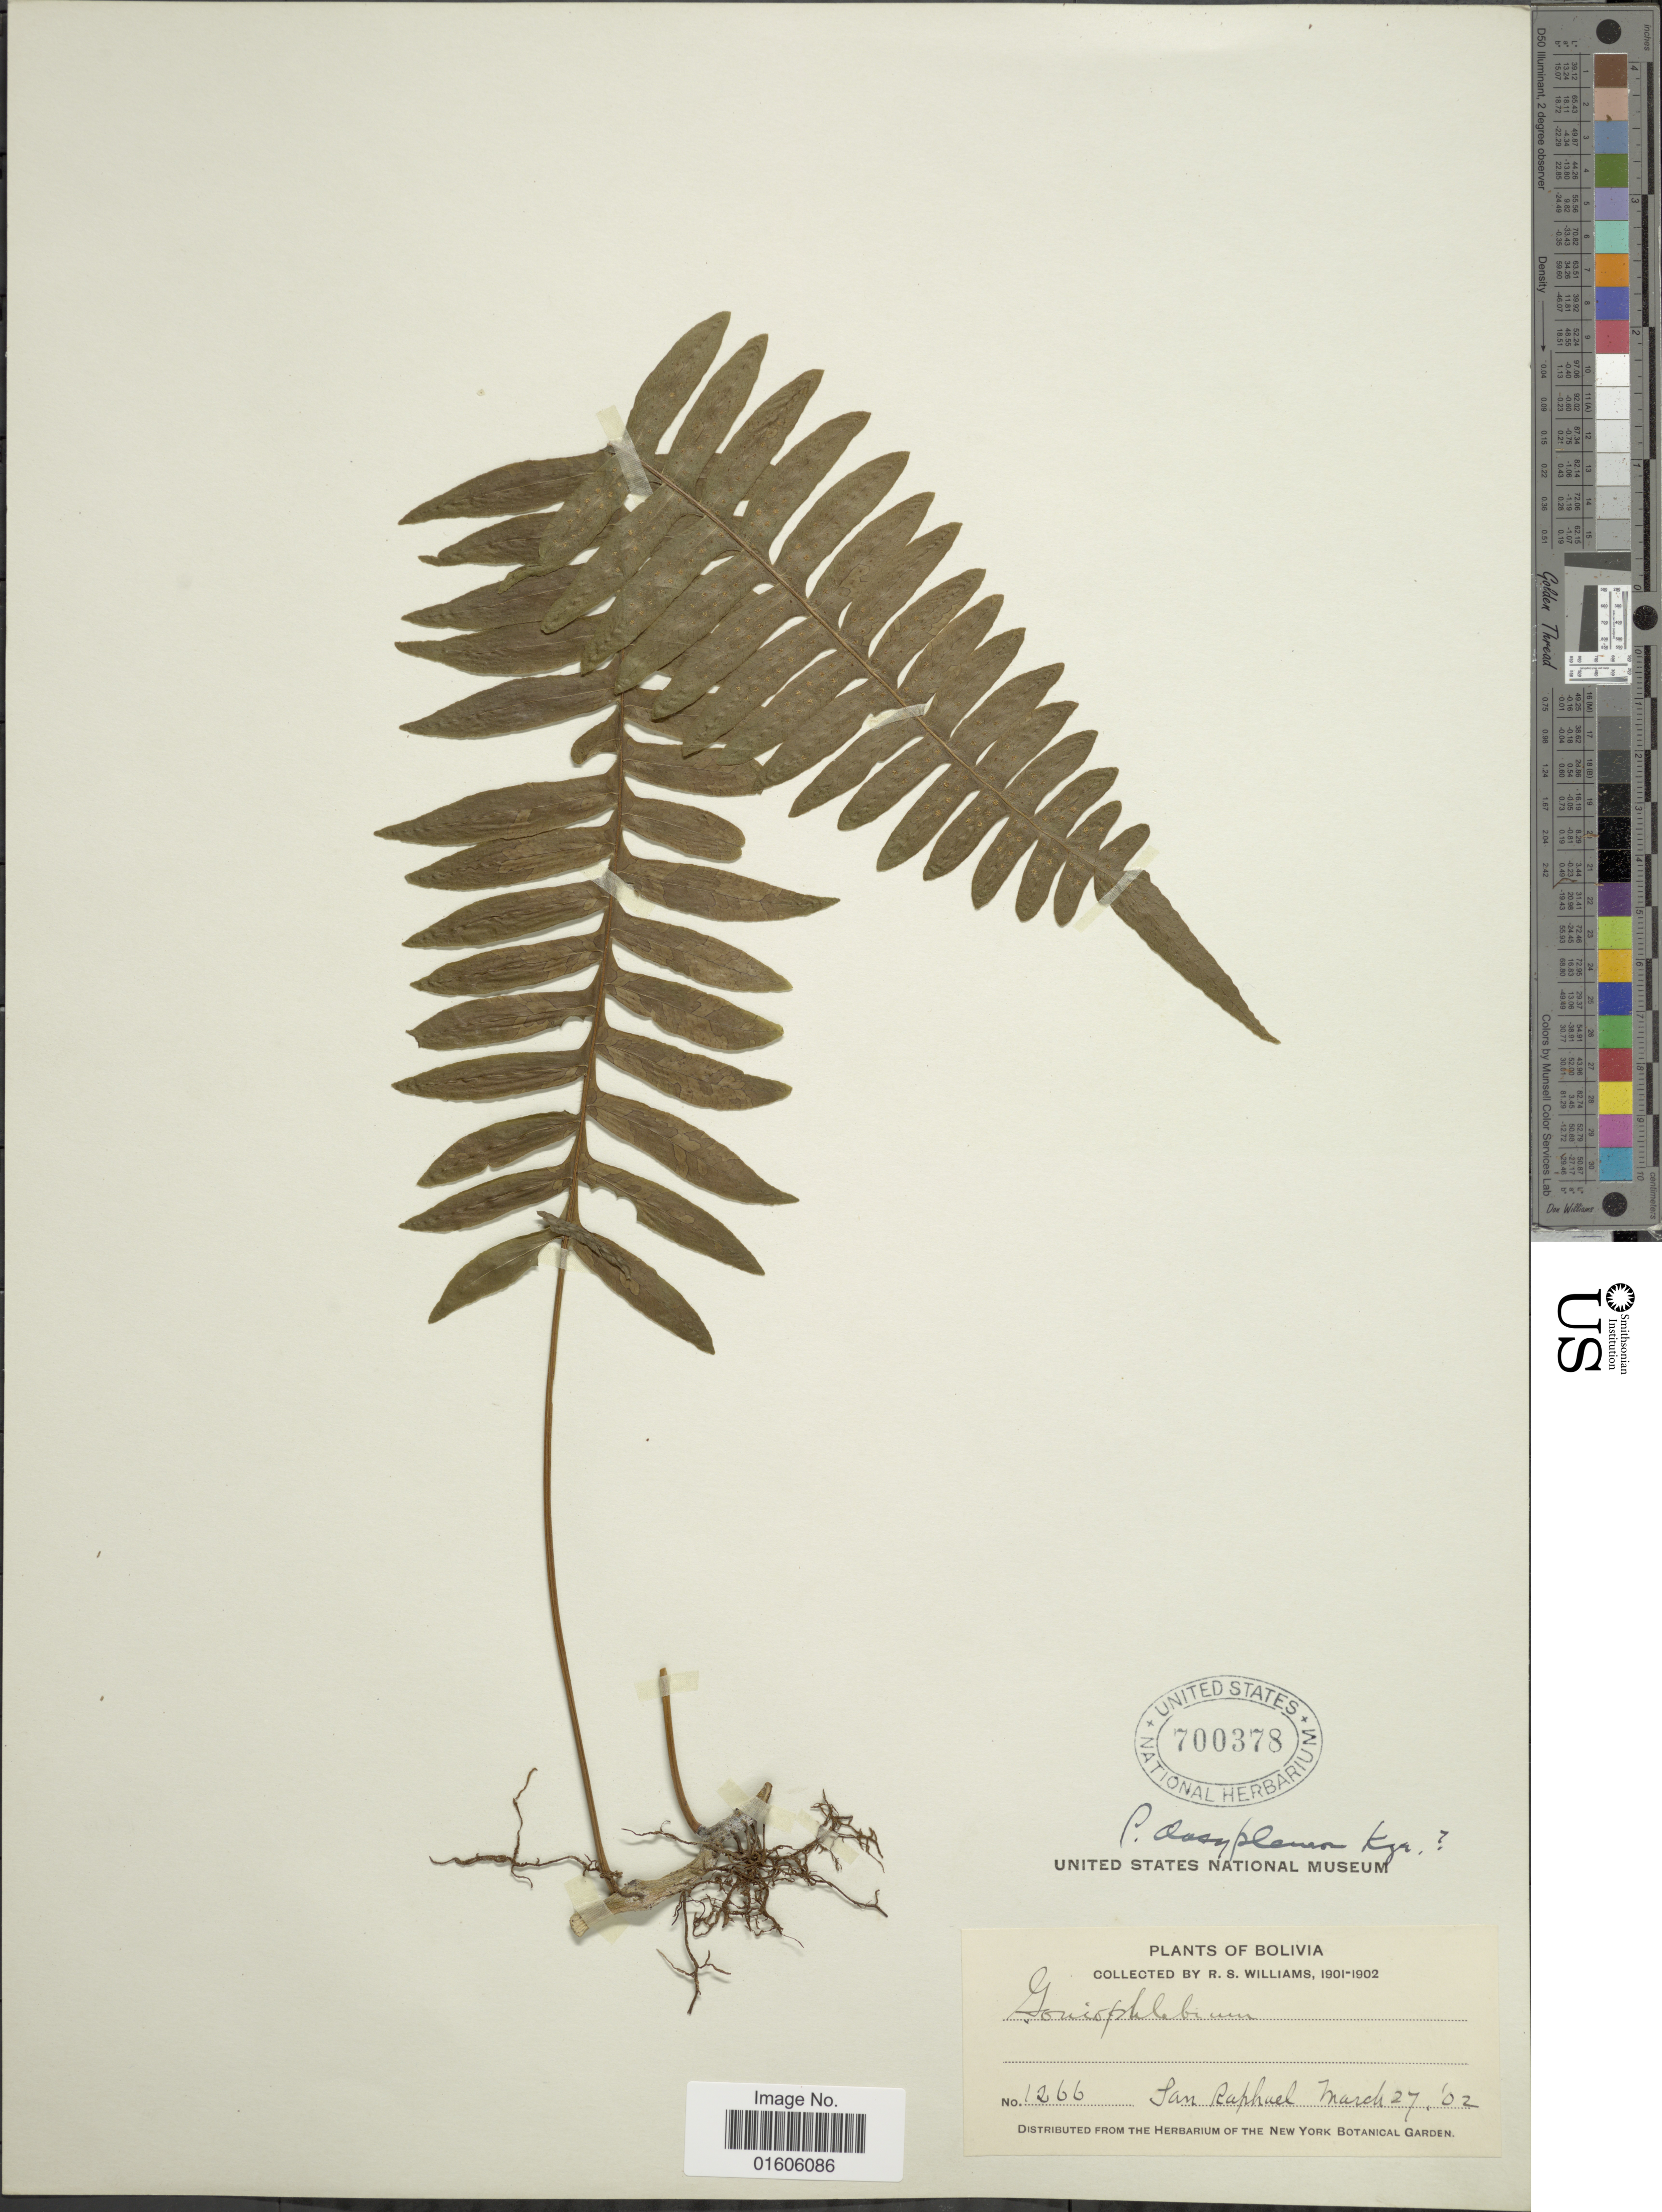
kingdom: Plantae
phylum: Tracheophyta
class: Polypodiopsida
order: Polypodiales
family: Polypodiaceae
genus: Serpocaulon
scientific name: Serpocaulon dasypleuron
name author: (Kunze) A.R. Sm.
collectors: R. S. Williams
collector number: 1266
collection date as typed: March 27, '02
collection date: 1902-03-27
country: Bolivia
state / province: La Paz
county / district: Franz Tamayo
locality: San Rafael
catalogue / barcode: US 700378